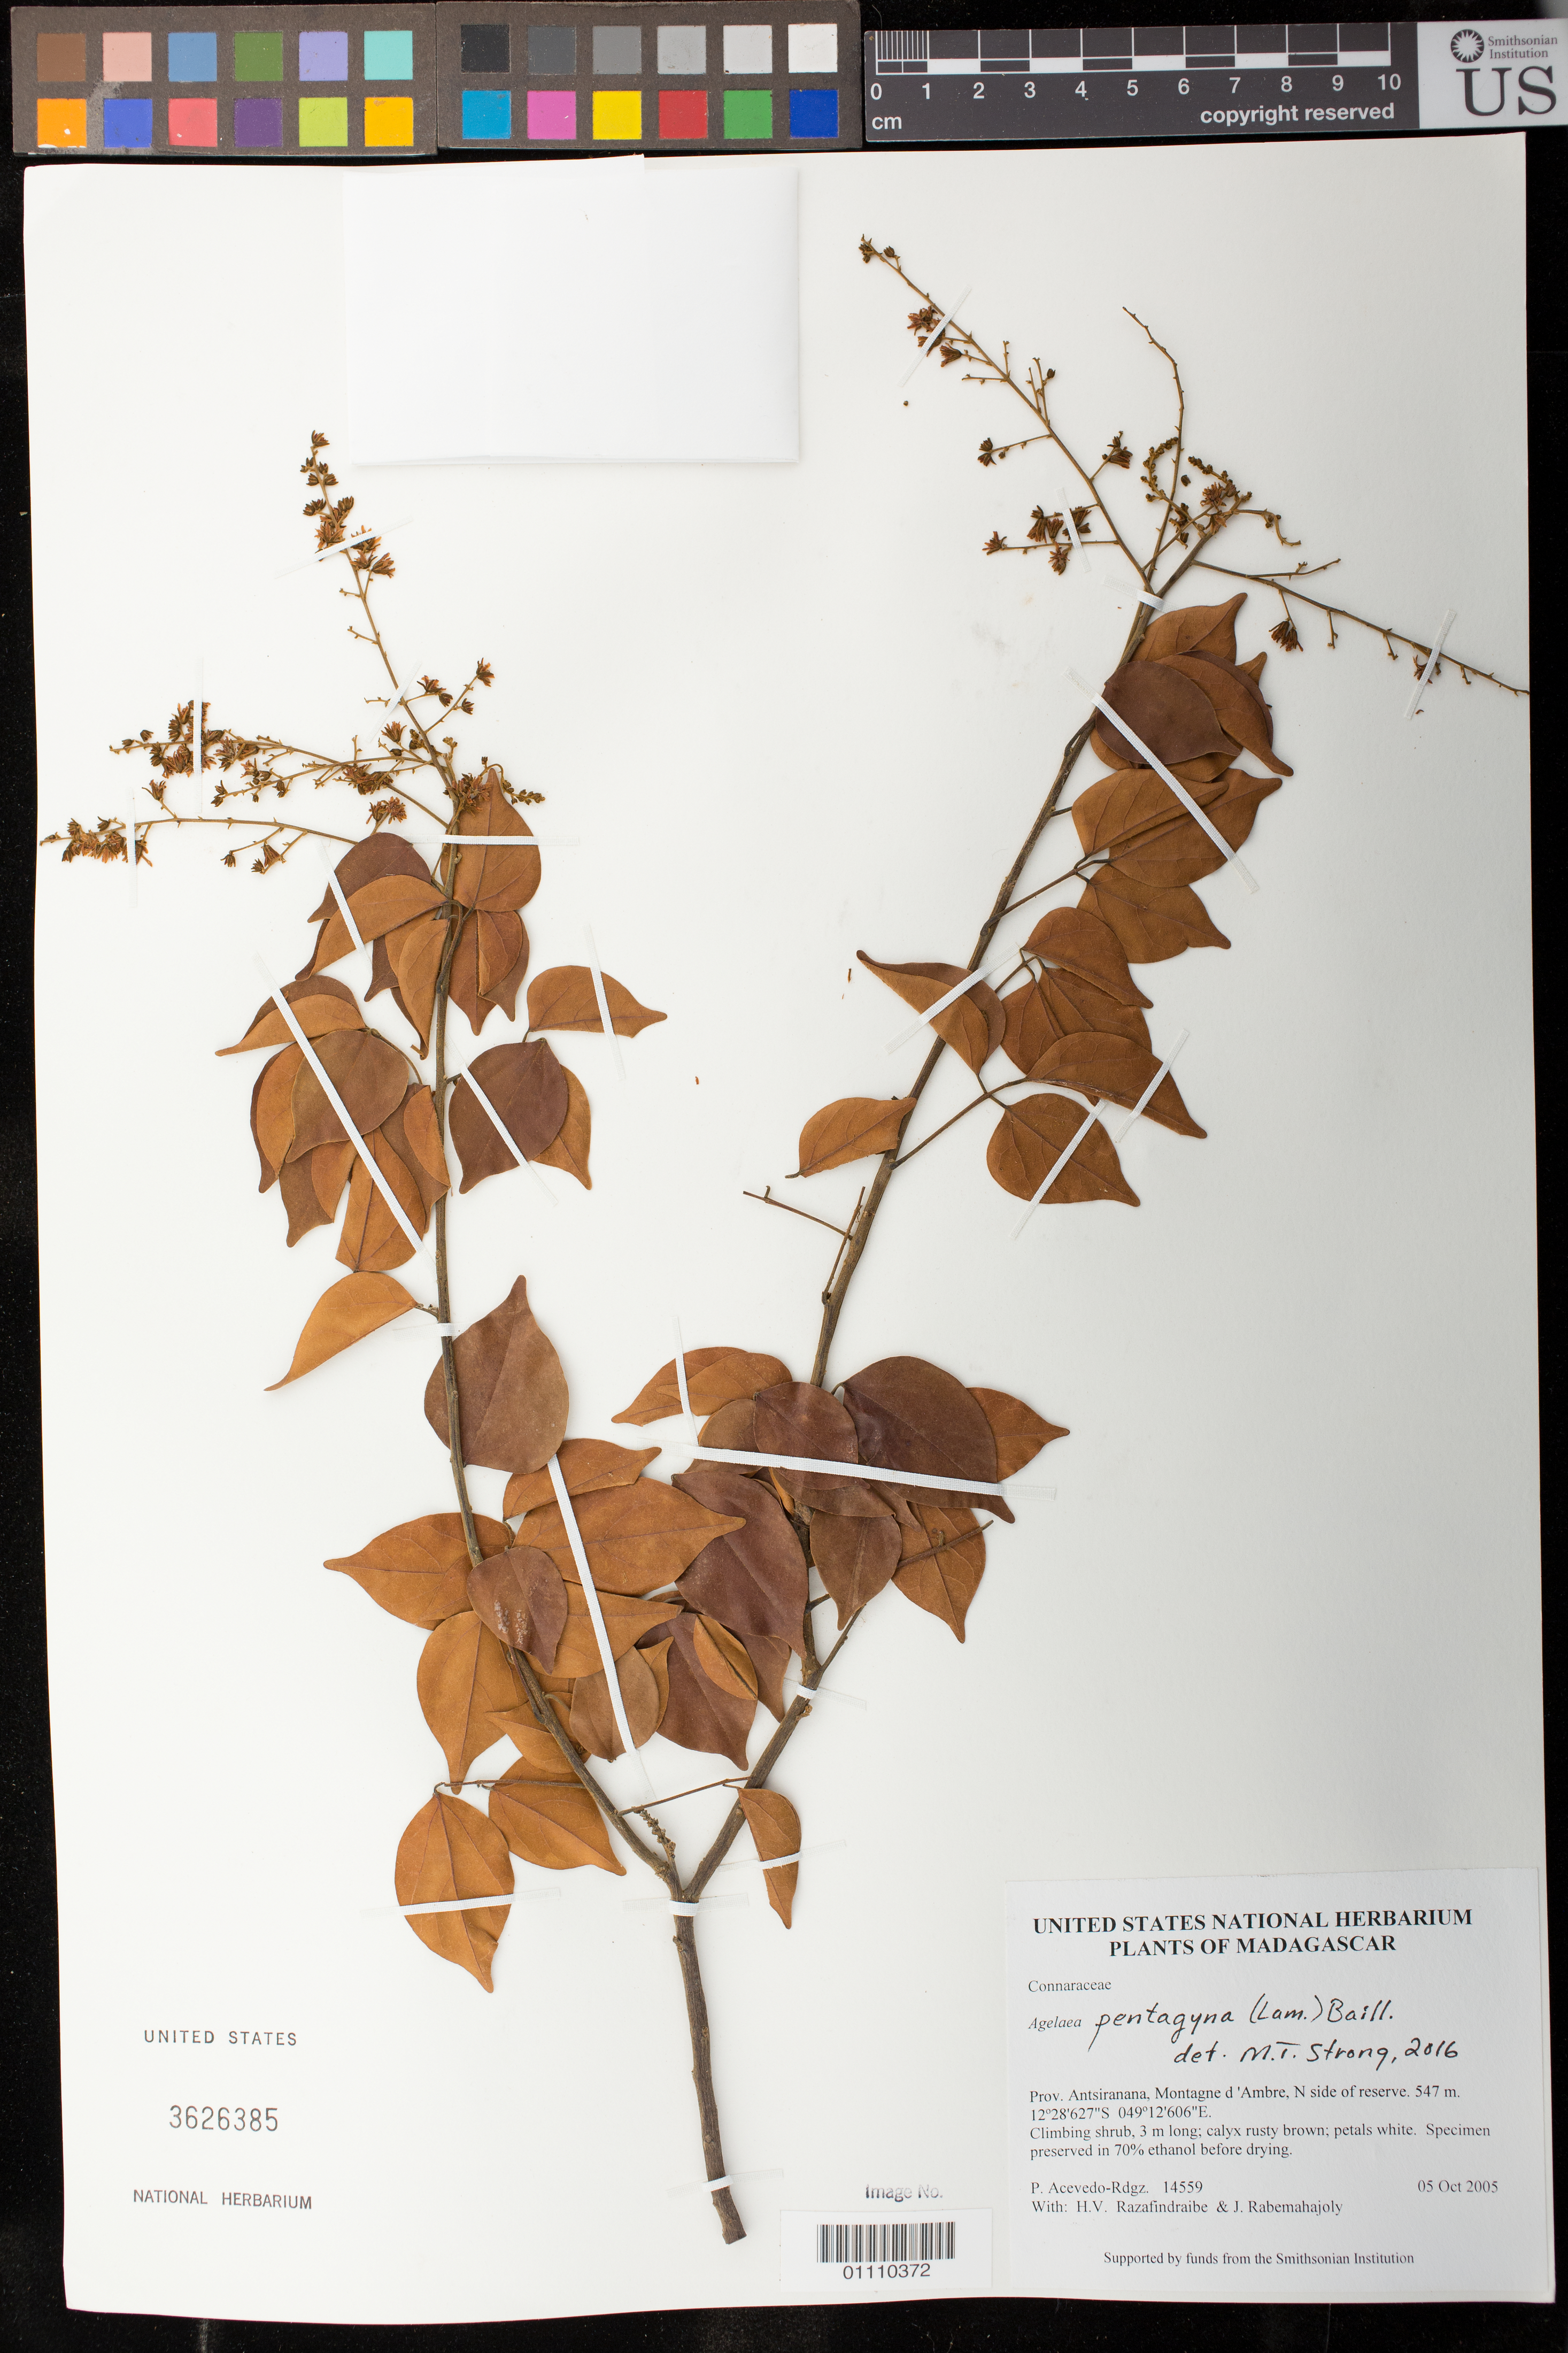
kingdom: Plantae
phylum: Tracheophyta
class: Magnoliopsida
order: Oxalidales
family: Connaraceae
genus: Agelaea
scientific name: Agelaea pentagyna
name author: (Lam.) Baill.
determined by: Strong, M. T., (US), Smithsonian Institution - National Museum of Natural History (UNITED STATES)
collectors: P. Acevedo-Rodr., H. Razafindraibe & J. Rabemahajoly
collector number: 14559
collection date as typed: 05 Oct 2005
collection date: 2005-10-05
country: Madagascar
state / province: Diana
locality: Prov. Antsiranana, Montagne d 'Ambre, N side of reserve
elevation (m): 547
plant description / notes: US, K, MO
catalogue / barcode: US 3626385